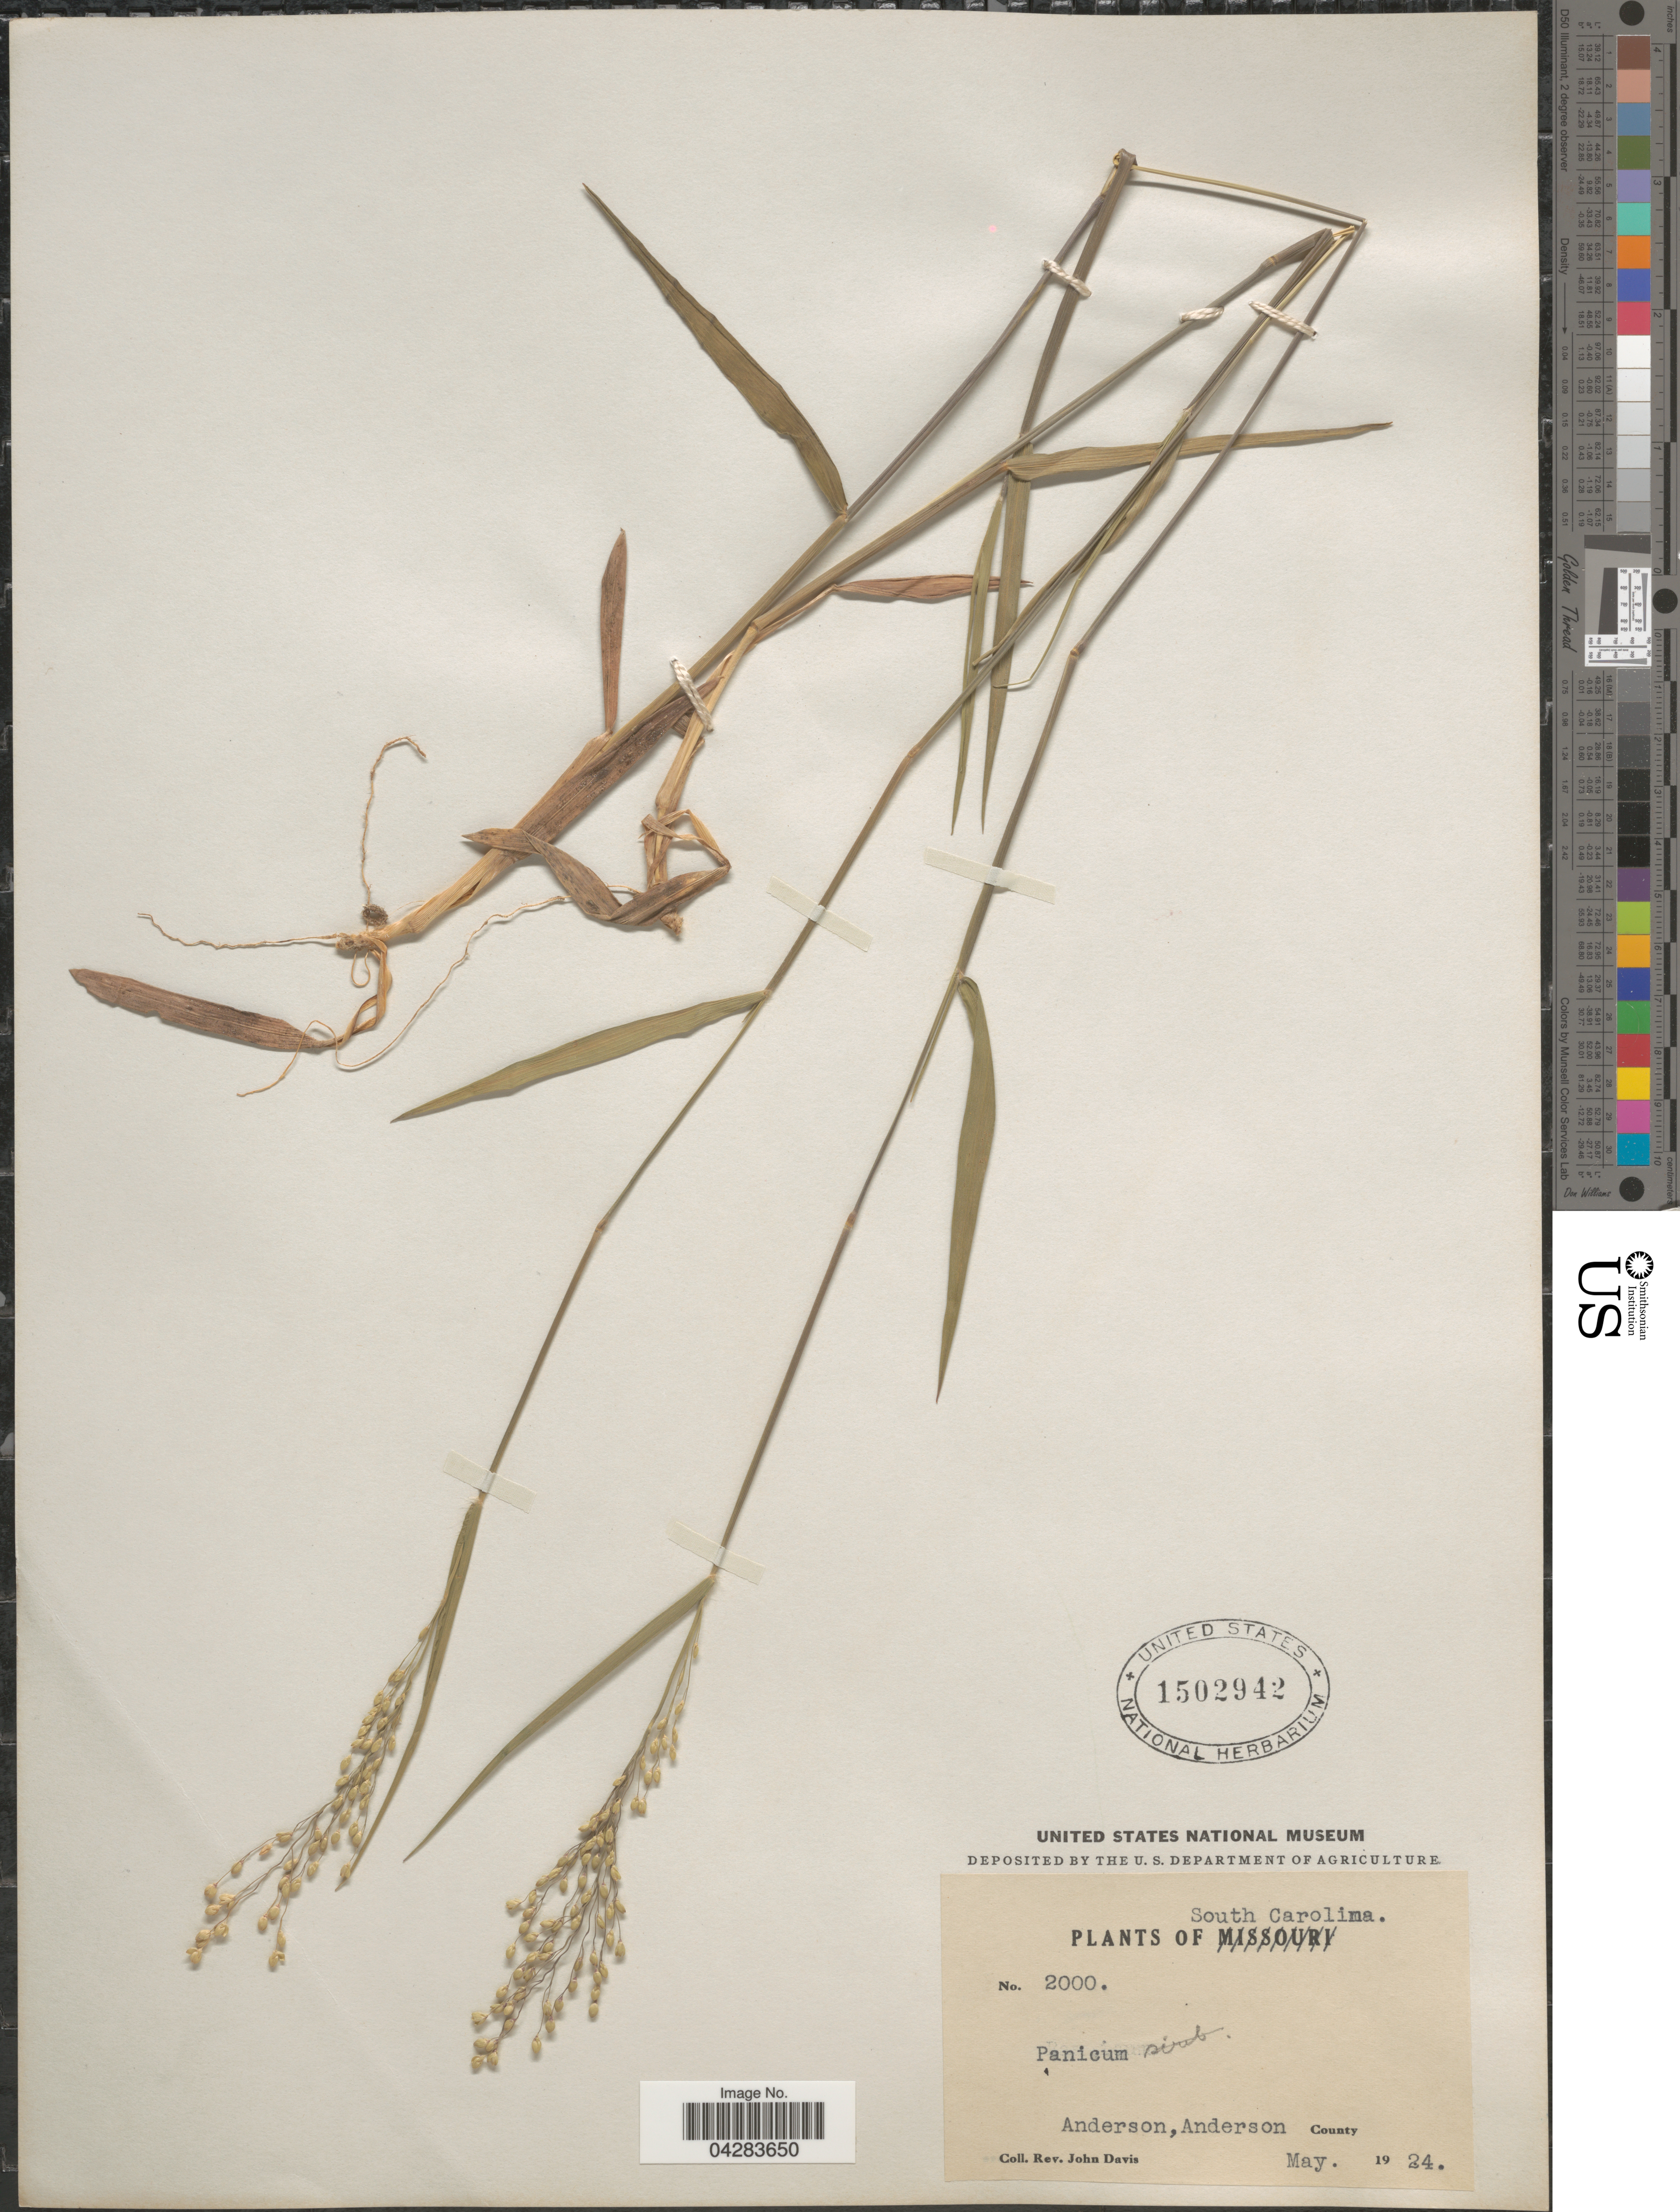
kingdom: Plantae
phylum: Tracheophyta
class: Liliopsida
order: Poales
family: Poaceae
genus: Dichanthelium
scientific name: Dichanthelium oligosanthes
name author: (Schult.) Gould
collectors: J. Davis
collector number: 2000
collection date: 1924-05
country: United States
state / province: South Carolina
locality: Anderson, Anderson County.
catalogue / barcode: US 1502942